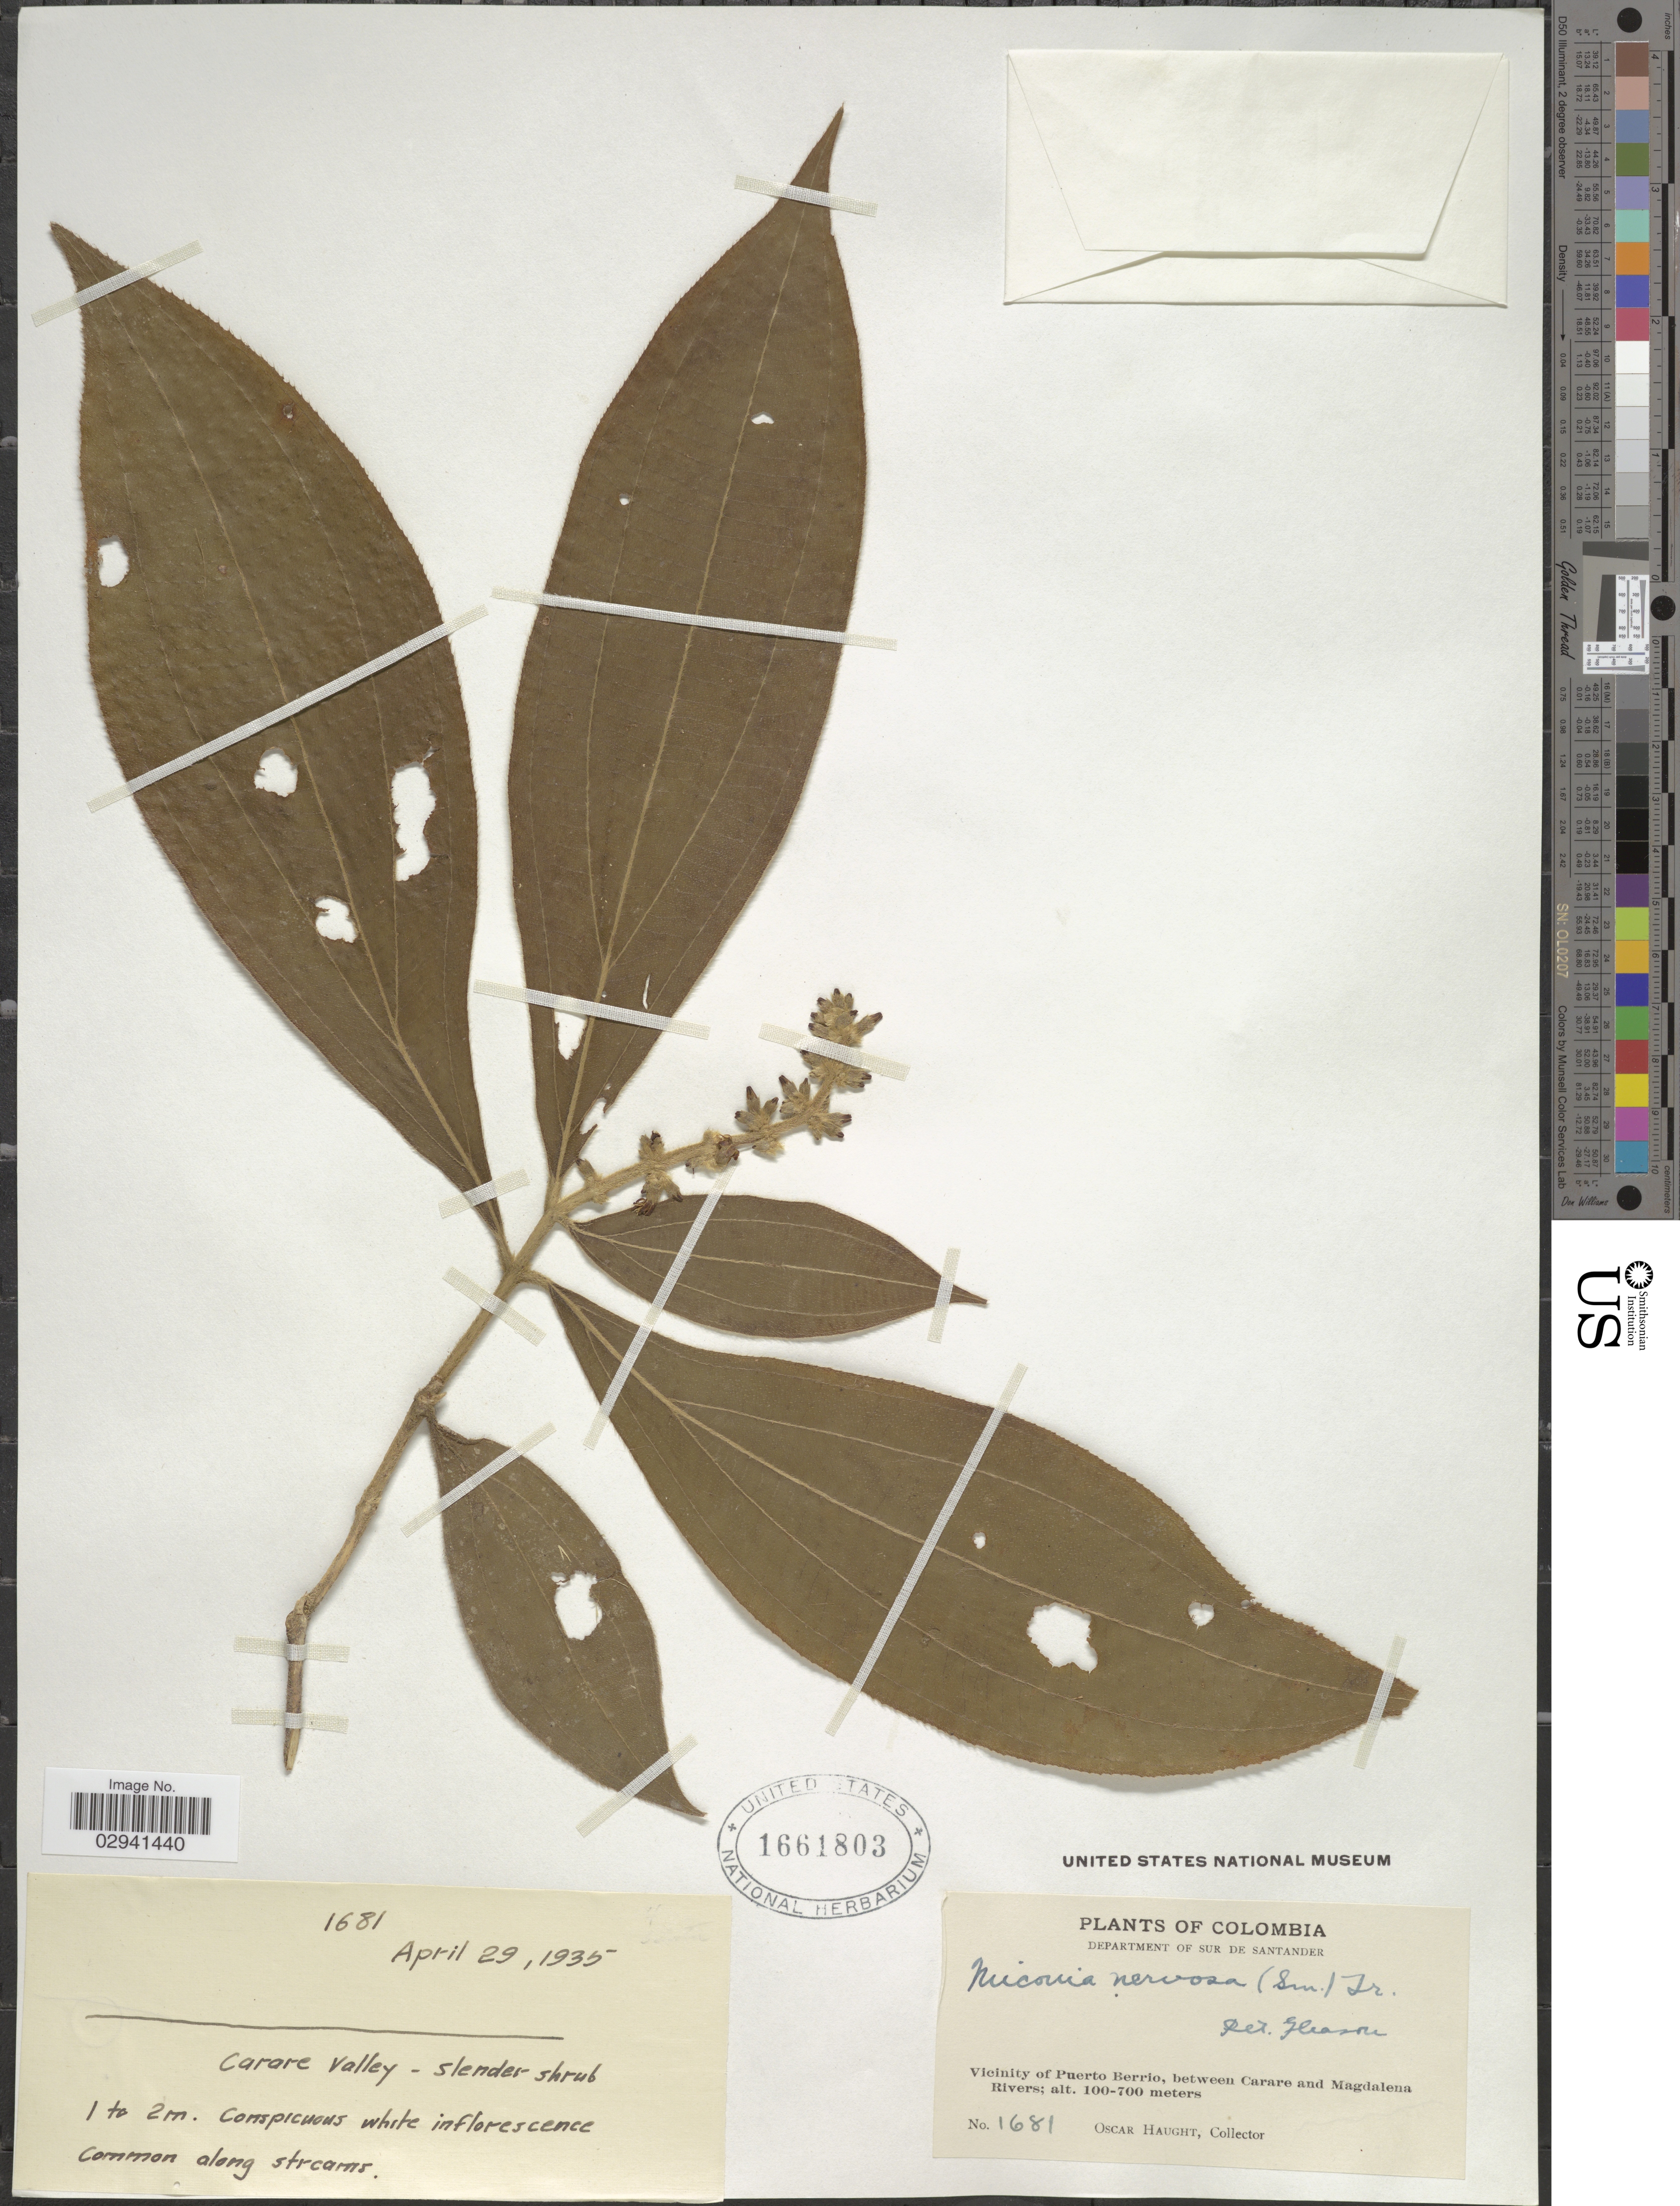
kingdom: Plantae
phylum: Tracheophyta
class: Magnoliopsida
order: Myrtales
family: Melastomataceae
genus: Miconia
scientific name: Miconia nervosa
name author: (Sm.) Triana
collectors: O. Haught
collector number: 1681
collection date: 1935-04-29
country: Colombia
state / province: Santander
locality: Department of Sur de Santander, Vicinity of Puerto Berrio, between Carare and Magdalena Rivers, Carare Valley.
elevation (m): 100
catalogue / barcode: US 1661803